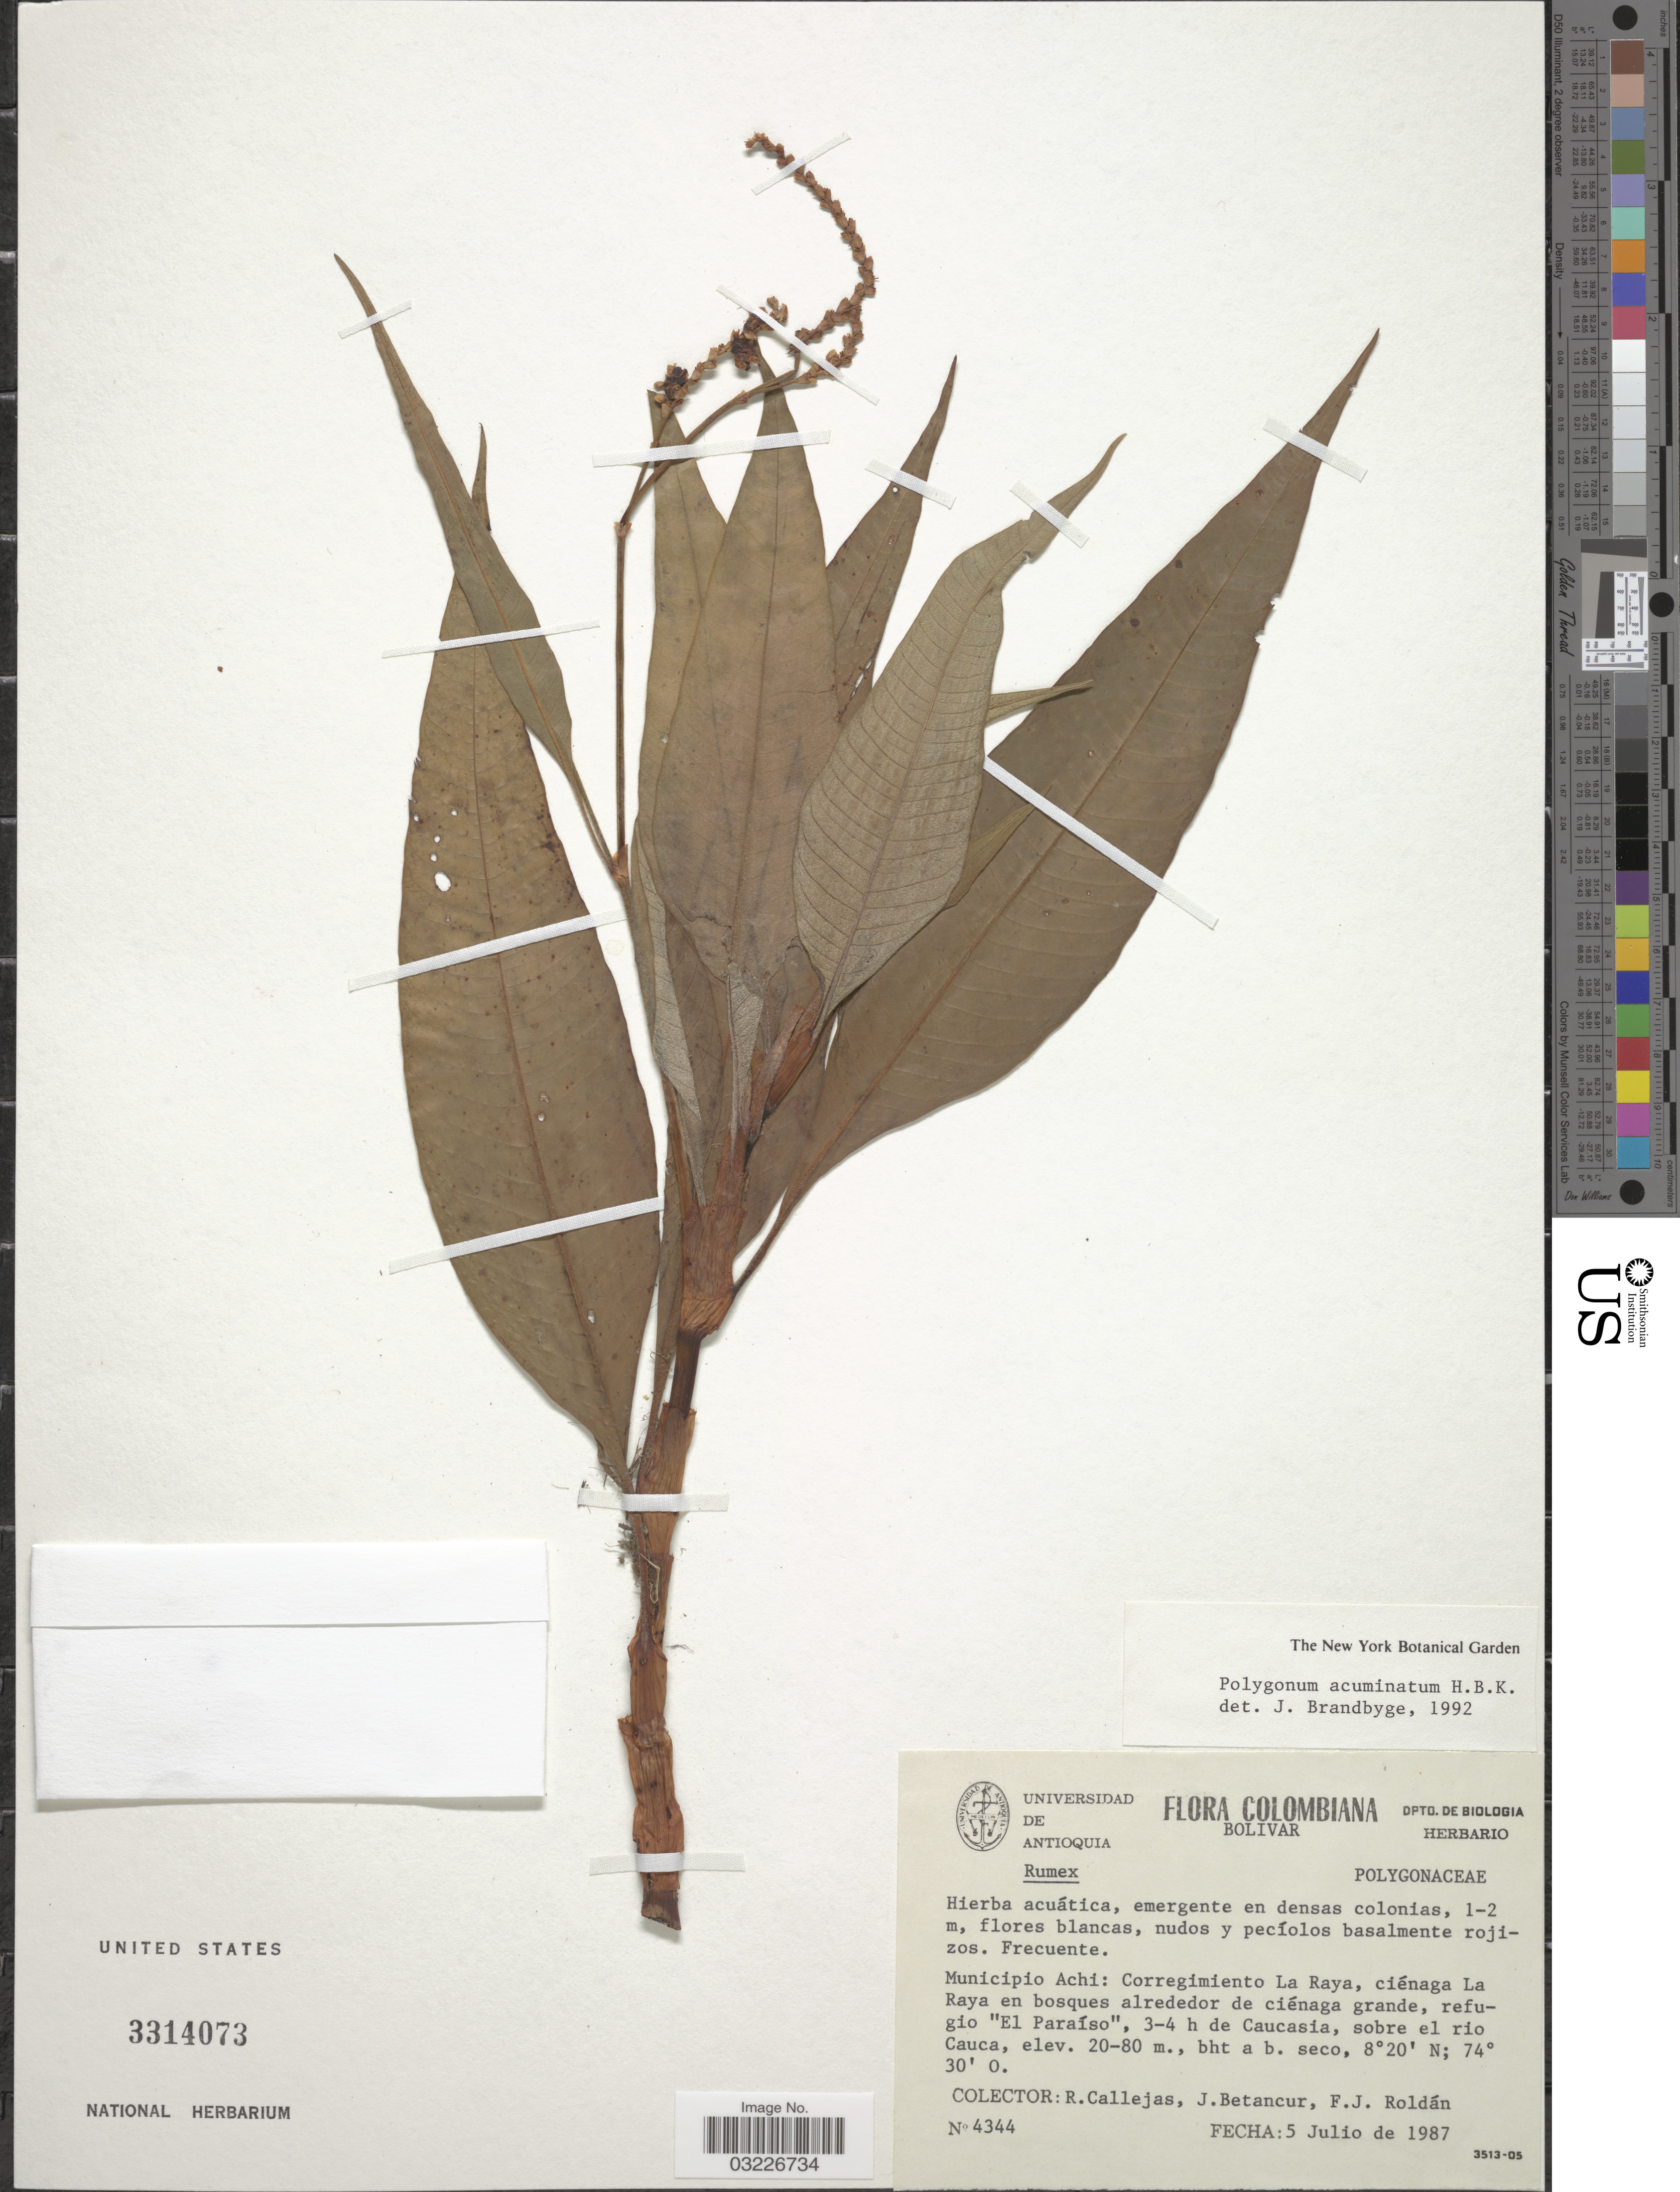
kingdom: Plantae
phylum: Tracheophyta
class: Magnoliopsida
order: Caryophyllales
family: Polygonaceae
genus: Polygonum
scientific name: Polygonum acuminatum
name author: Kunth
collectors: R. Callejas, J. Betancur & F. J. Roldán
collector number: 4344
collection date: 1987-07-05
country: Colombia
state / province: Bolívar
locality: Municipio Achi: Corregimiento La Raya, ciénaga La Raya en bosques alrededor de ciénaga grande, refugio "El Paraíso", 3-4 h de Caucasia, sobre el rio Cauca.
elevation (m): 20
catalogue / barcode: US 3314073